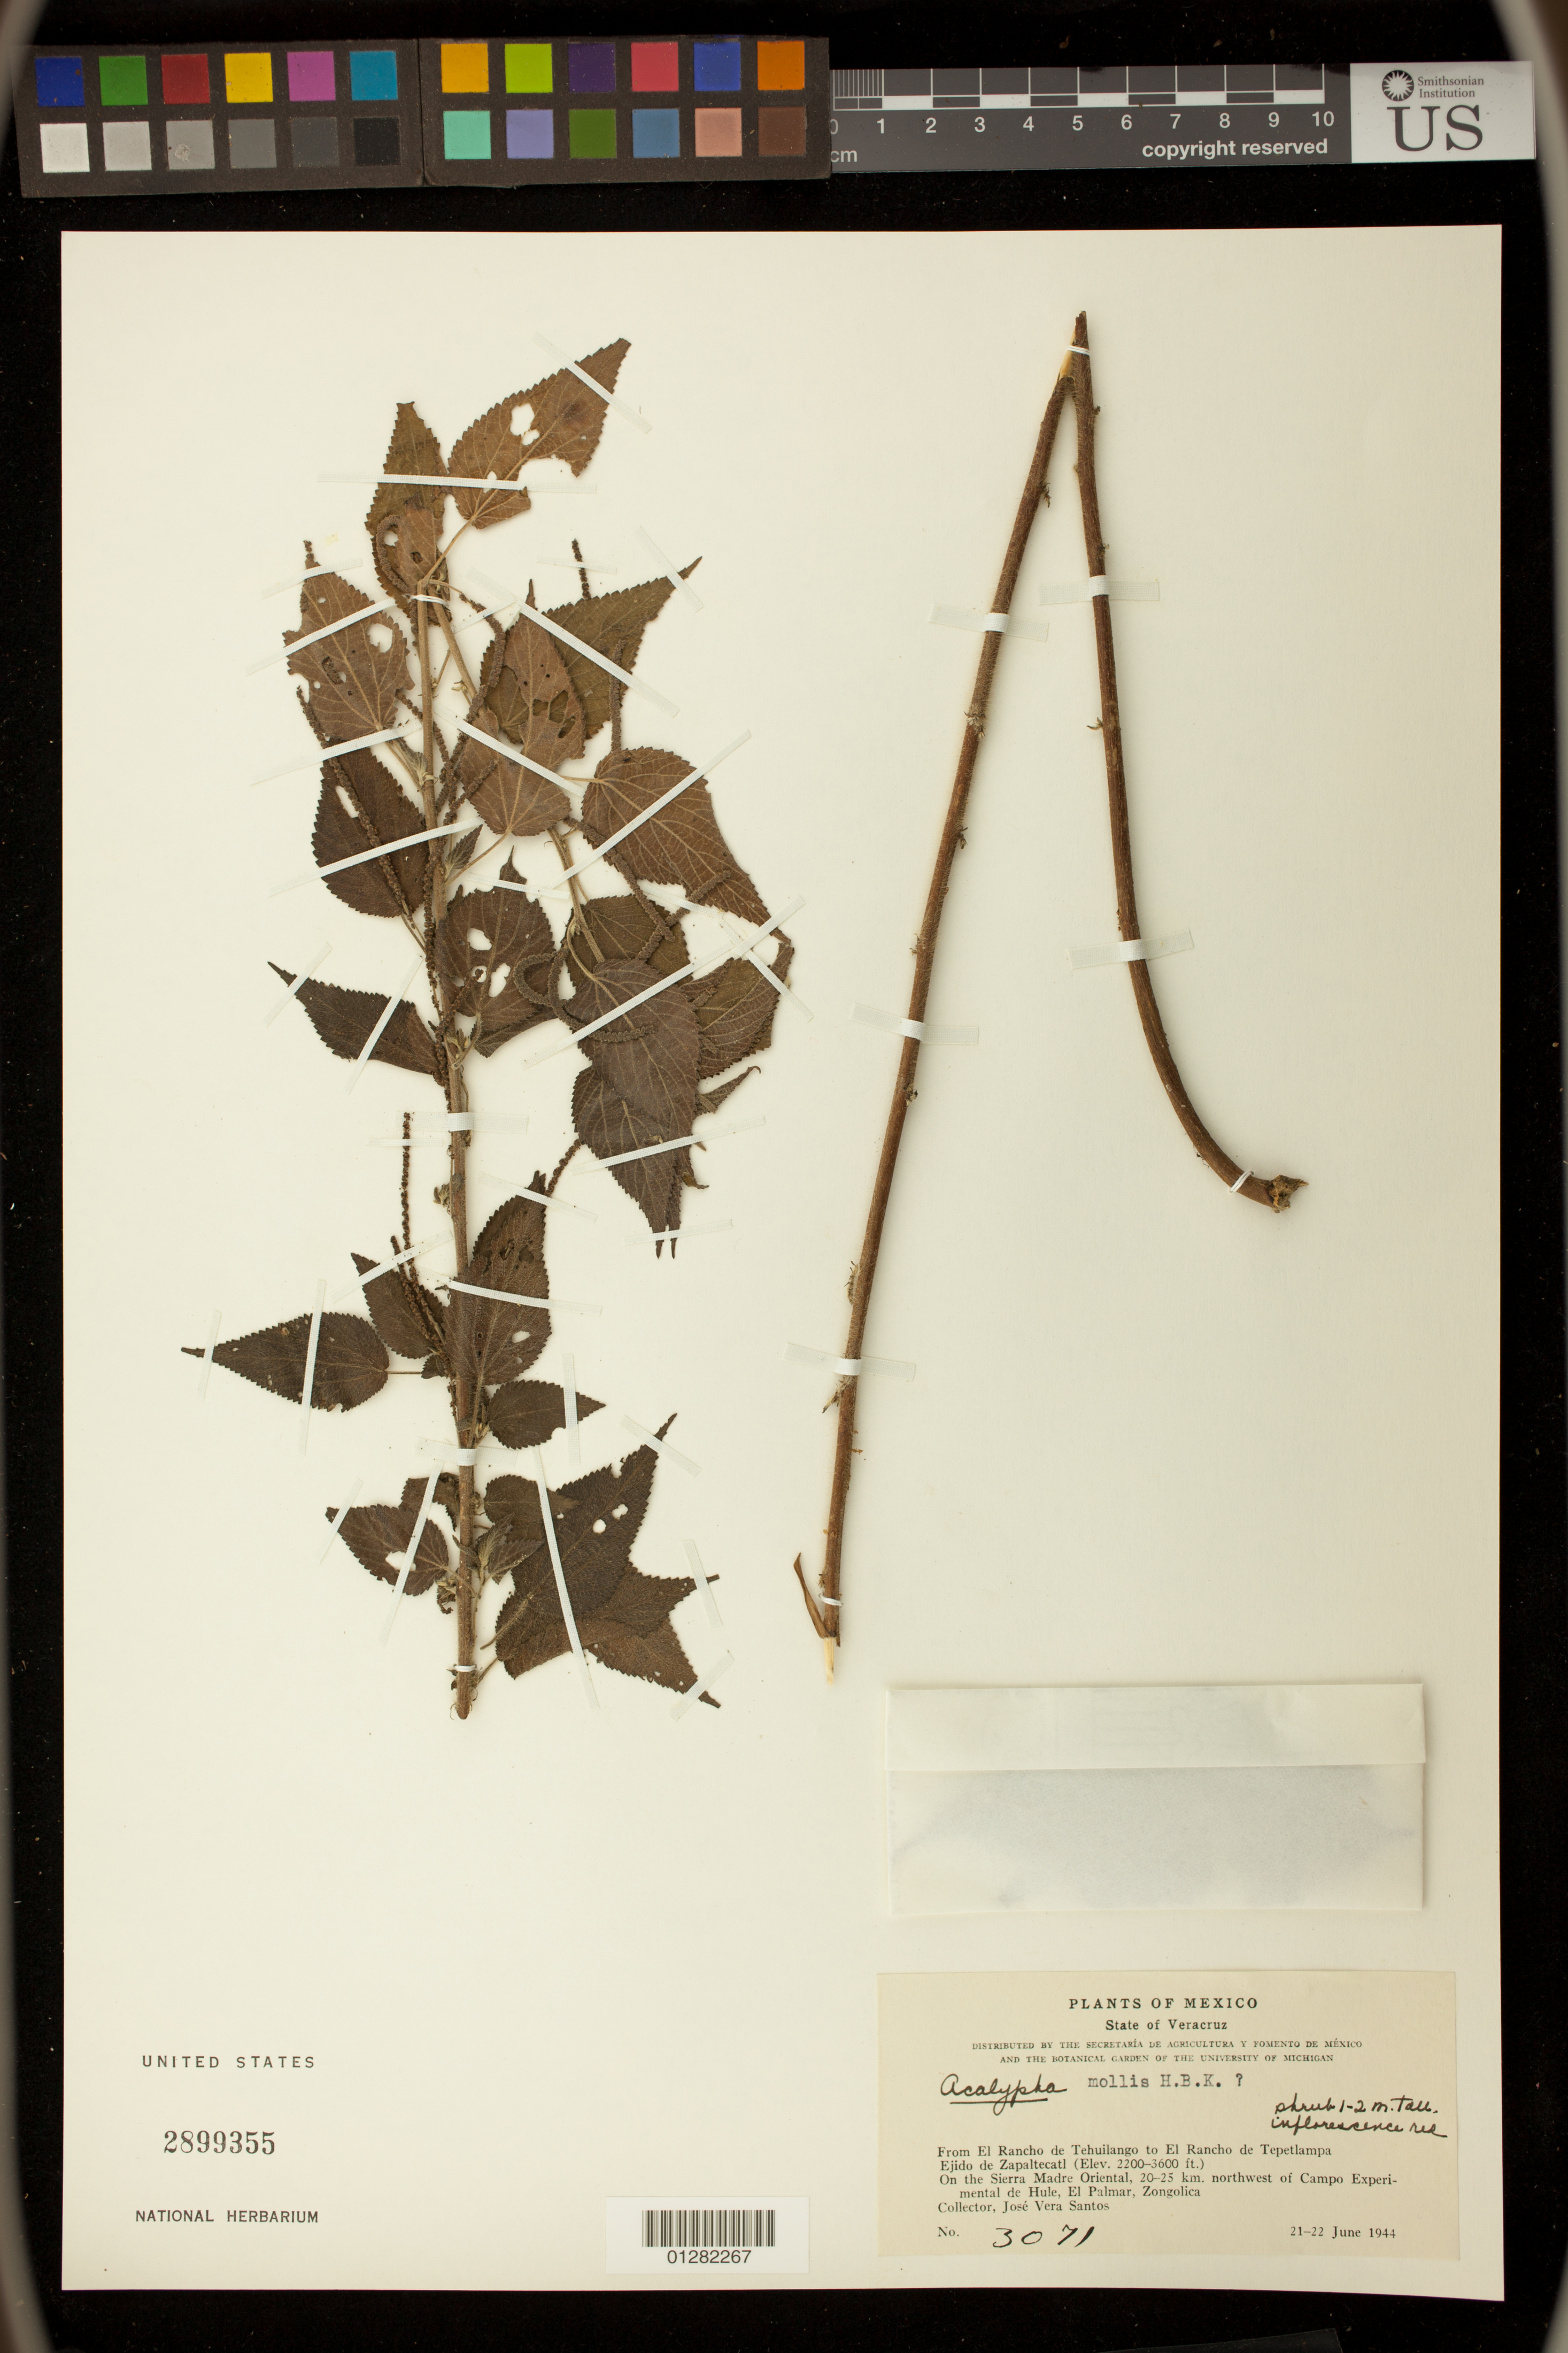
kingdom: Plantae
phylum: Tracheophyta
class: Magnoliopsida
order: Malpighiales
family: Euphorbiaceae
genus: Acalypha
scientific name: Acalypha mollis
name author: Kunth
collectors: P. Goldsmith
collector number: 3071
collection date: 1944-06-21/1944-06-22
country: Mexico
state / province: Veracruz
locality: From El Rancho de Tehuilango to El Rancho de Tepetlampa Ejido de Zapaltecatl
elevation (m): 671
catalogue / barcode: US 2899355